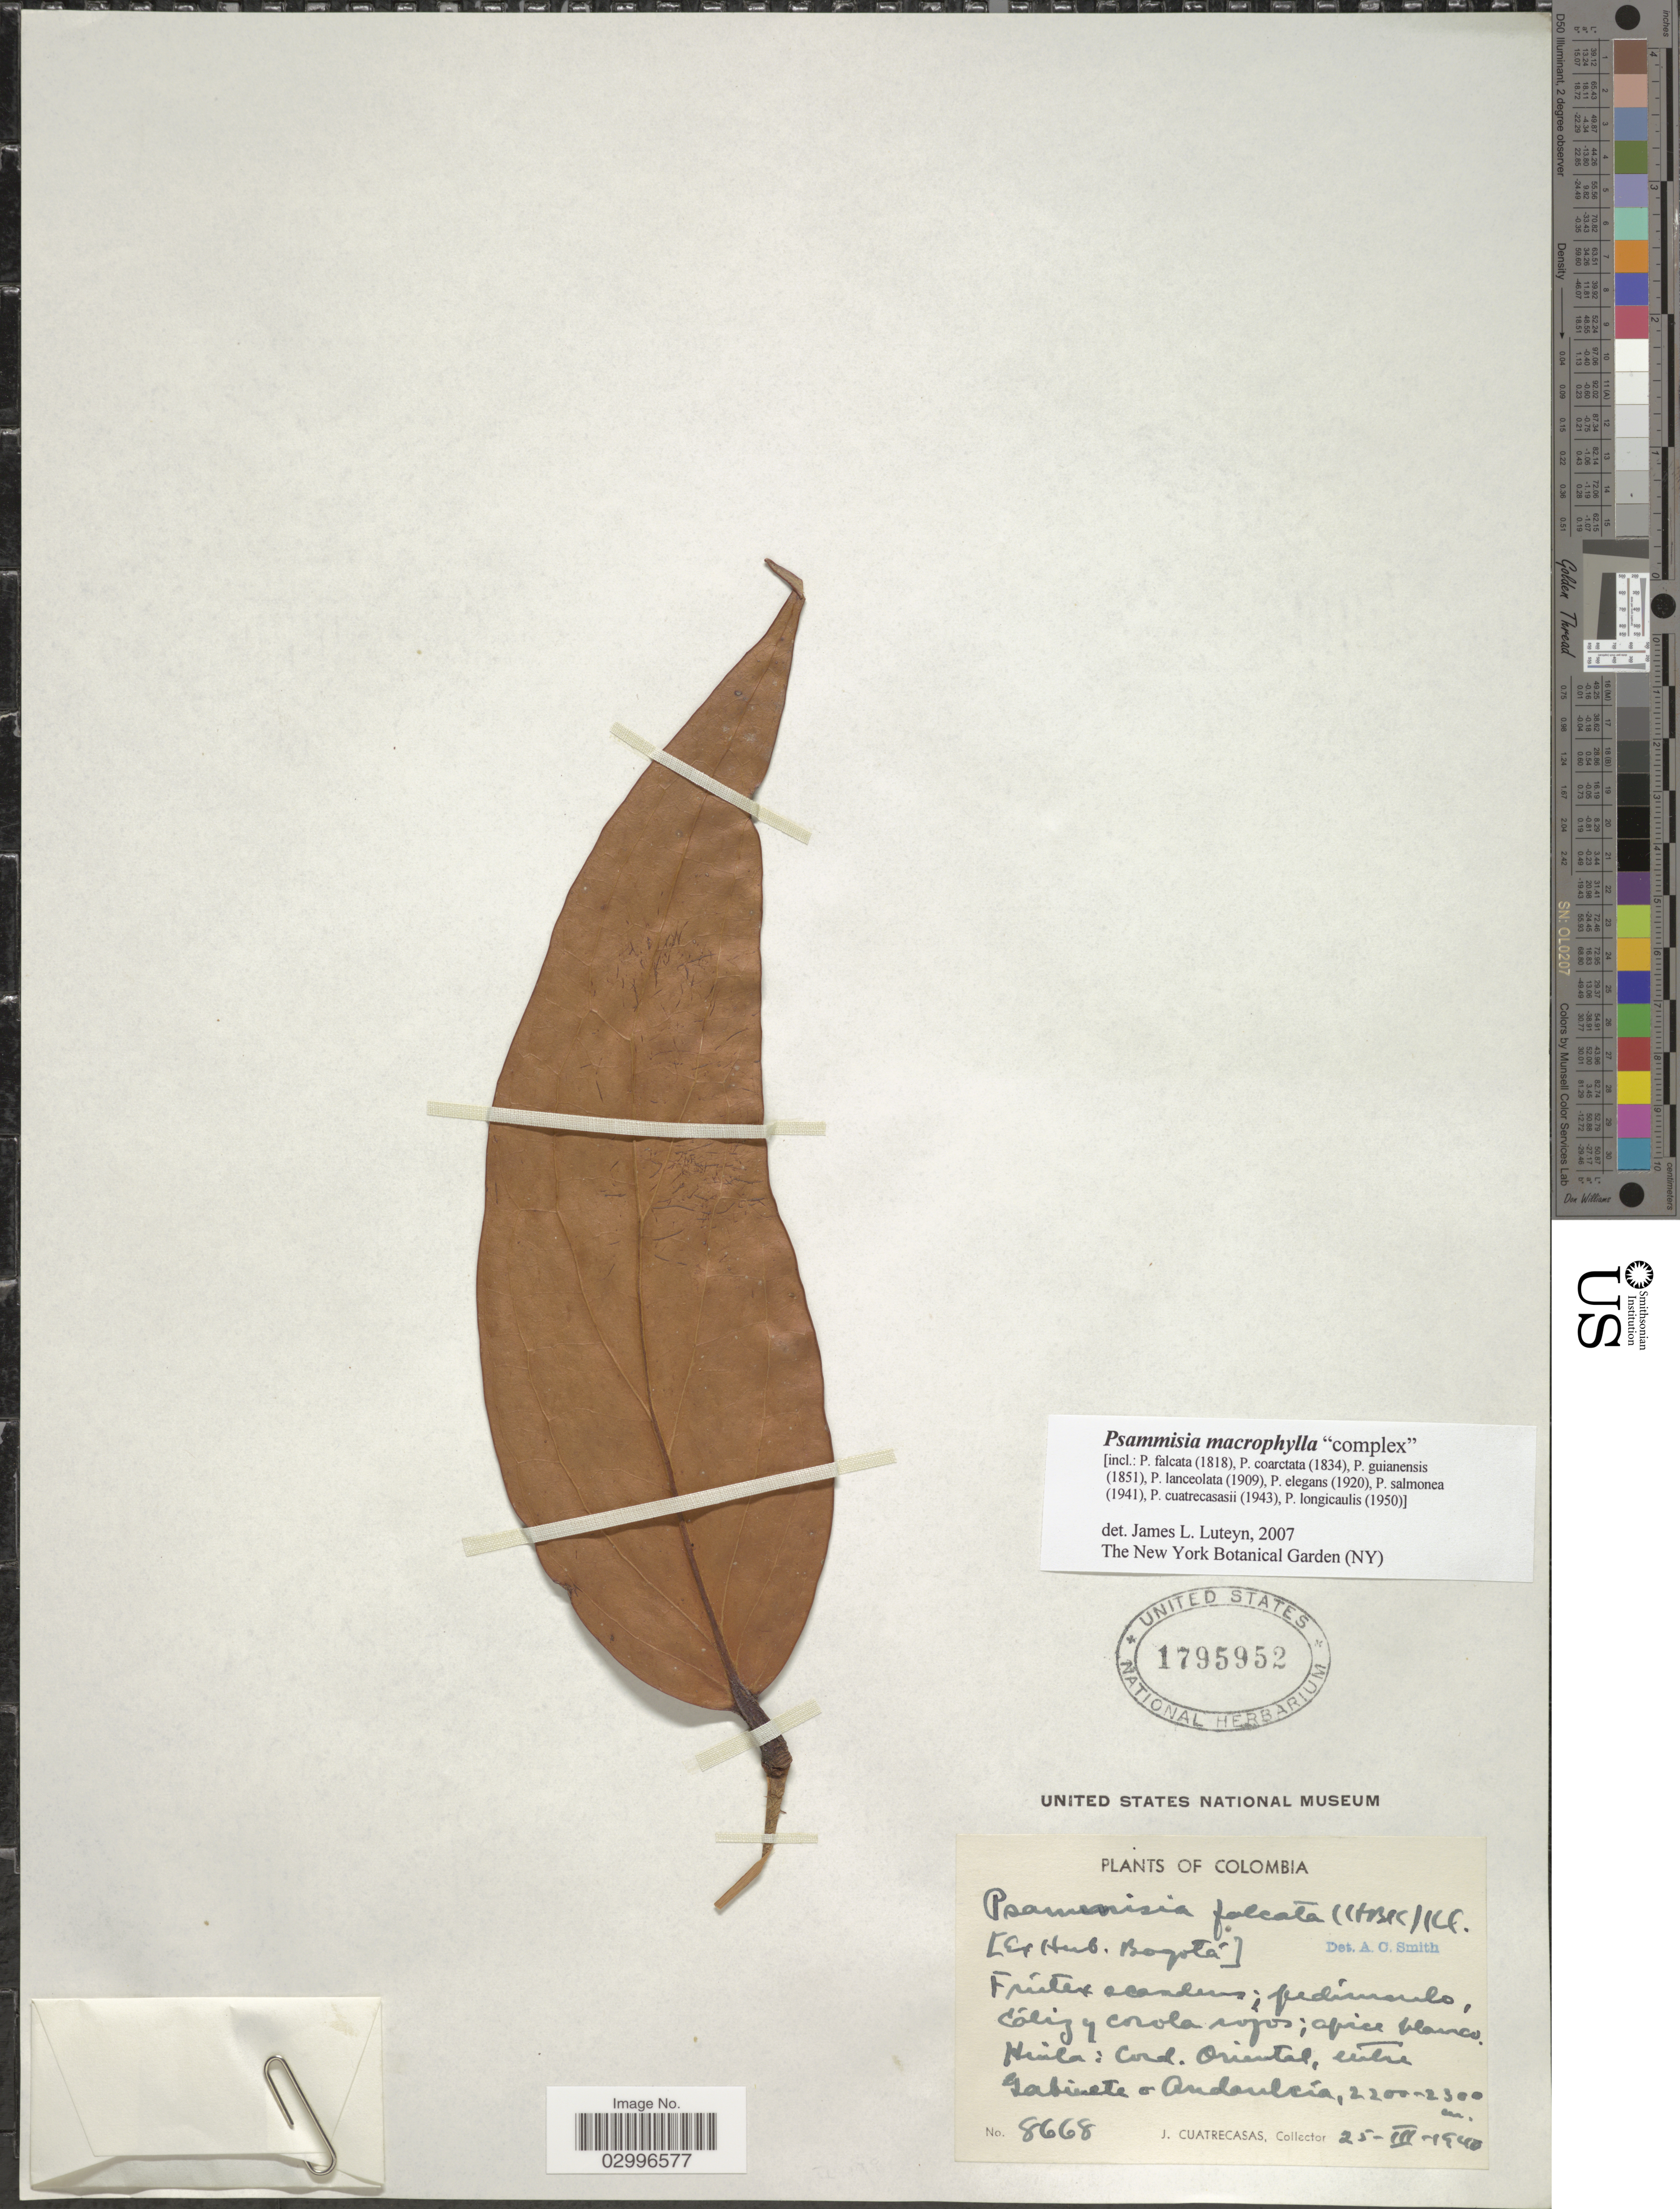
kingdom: Plantae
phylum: Tracheophyta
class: Magnoliopsida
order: Ericales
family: Ericaceae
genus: Psammisia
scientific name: Psammisia macrophylla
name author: (Kunth) Klotzsch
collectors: J. Cuatrecasas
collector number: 8668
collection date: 1940-03-25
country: Colombia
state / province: Huila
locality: Cord. Oriental, entre Gabinete + Andaulcía.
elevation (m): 2200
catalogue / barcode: US 1795952